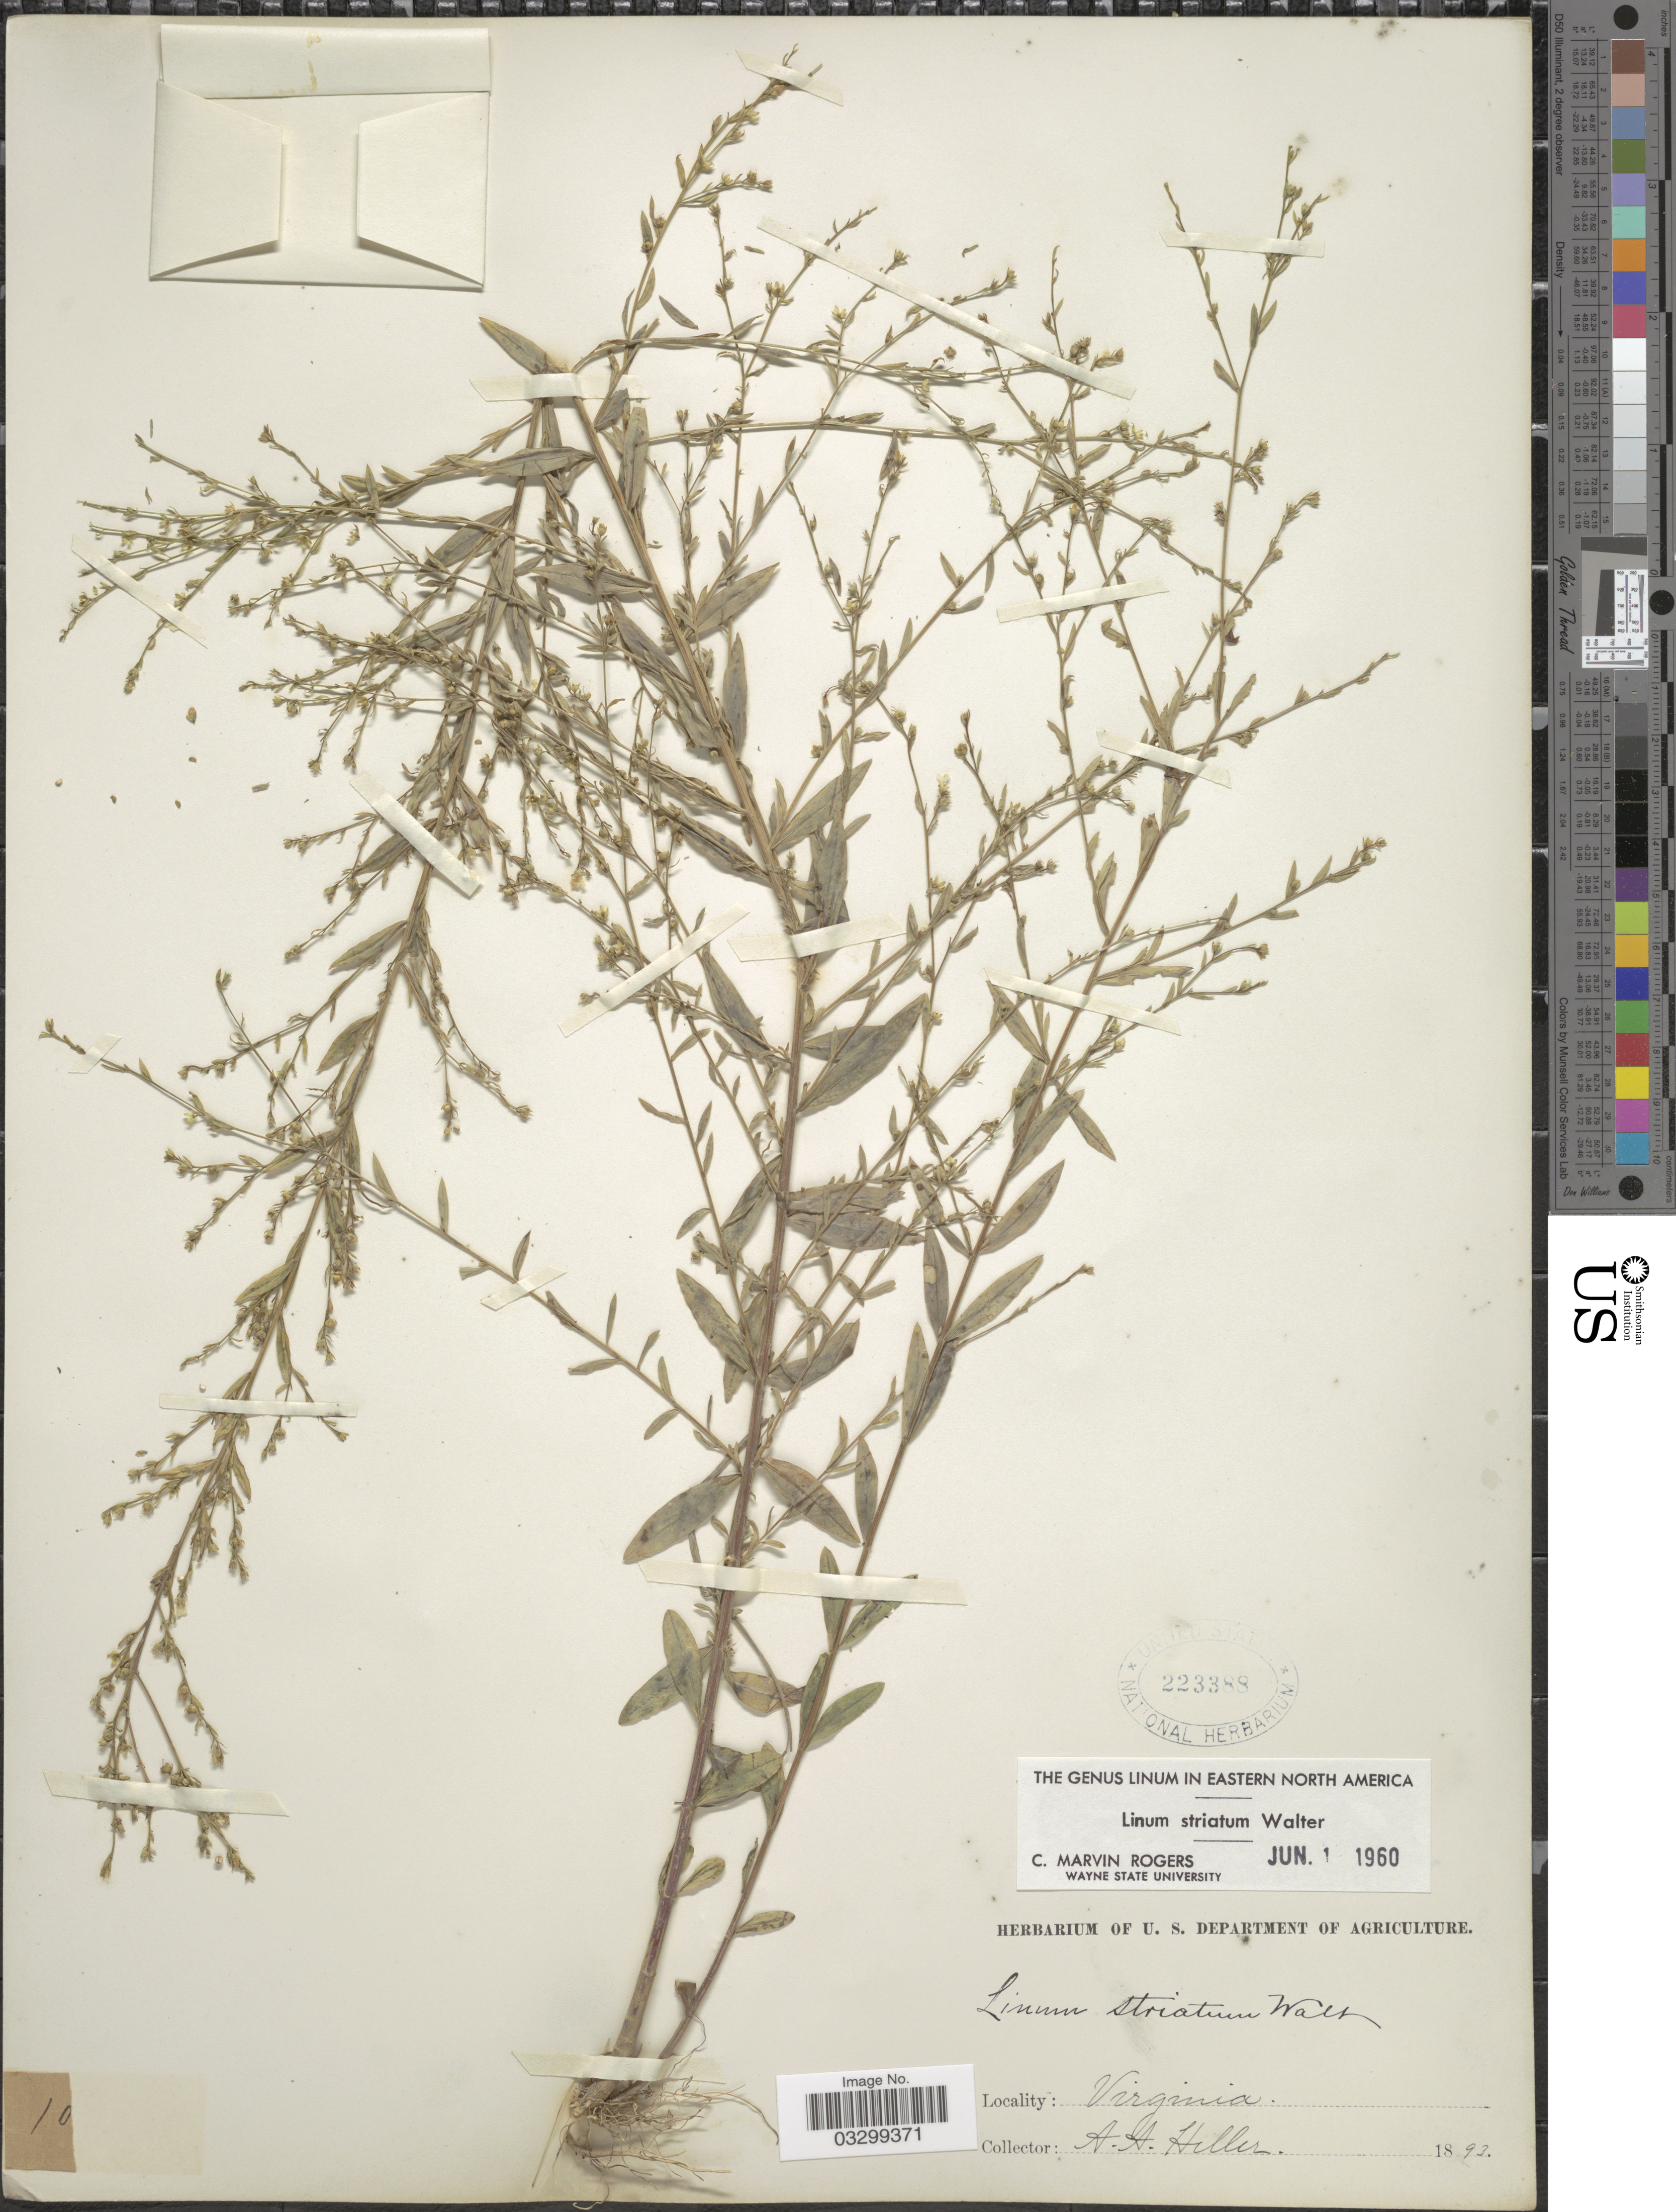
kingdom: Plantae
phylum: Tracheophyta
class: Magnoliopsida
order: Malpighiales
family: Linaceae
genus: Linum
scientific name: Linum striatum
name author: Walter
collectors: A. A. Heller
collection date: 1893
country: United States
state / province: Virginia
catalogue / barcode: US 223388